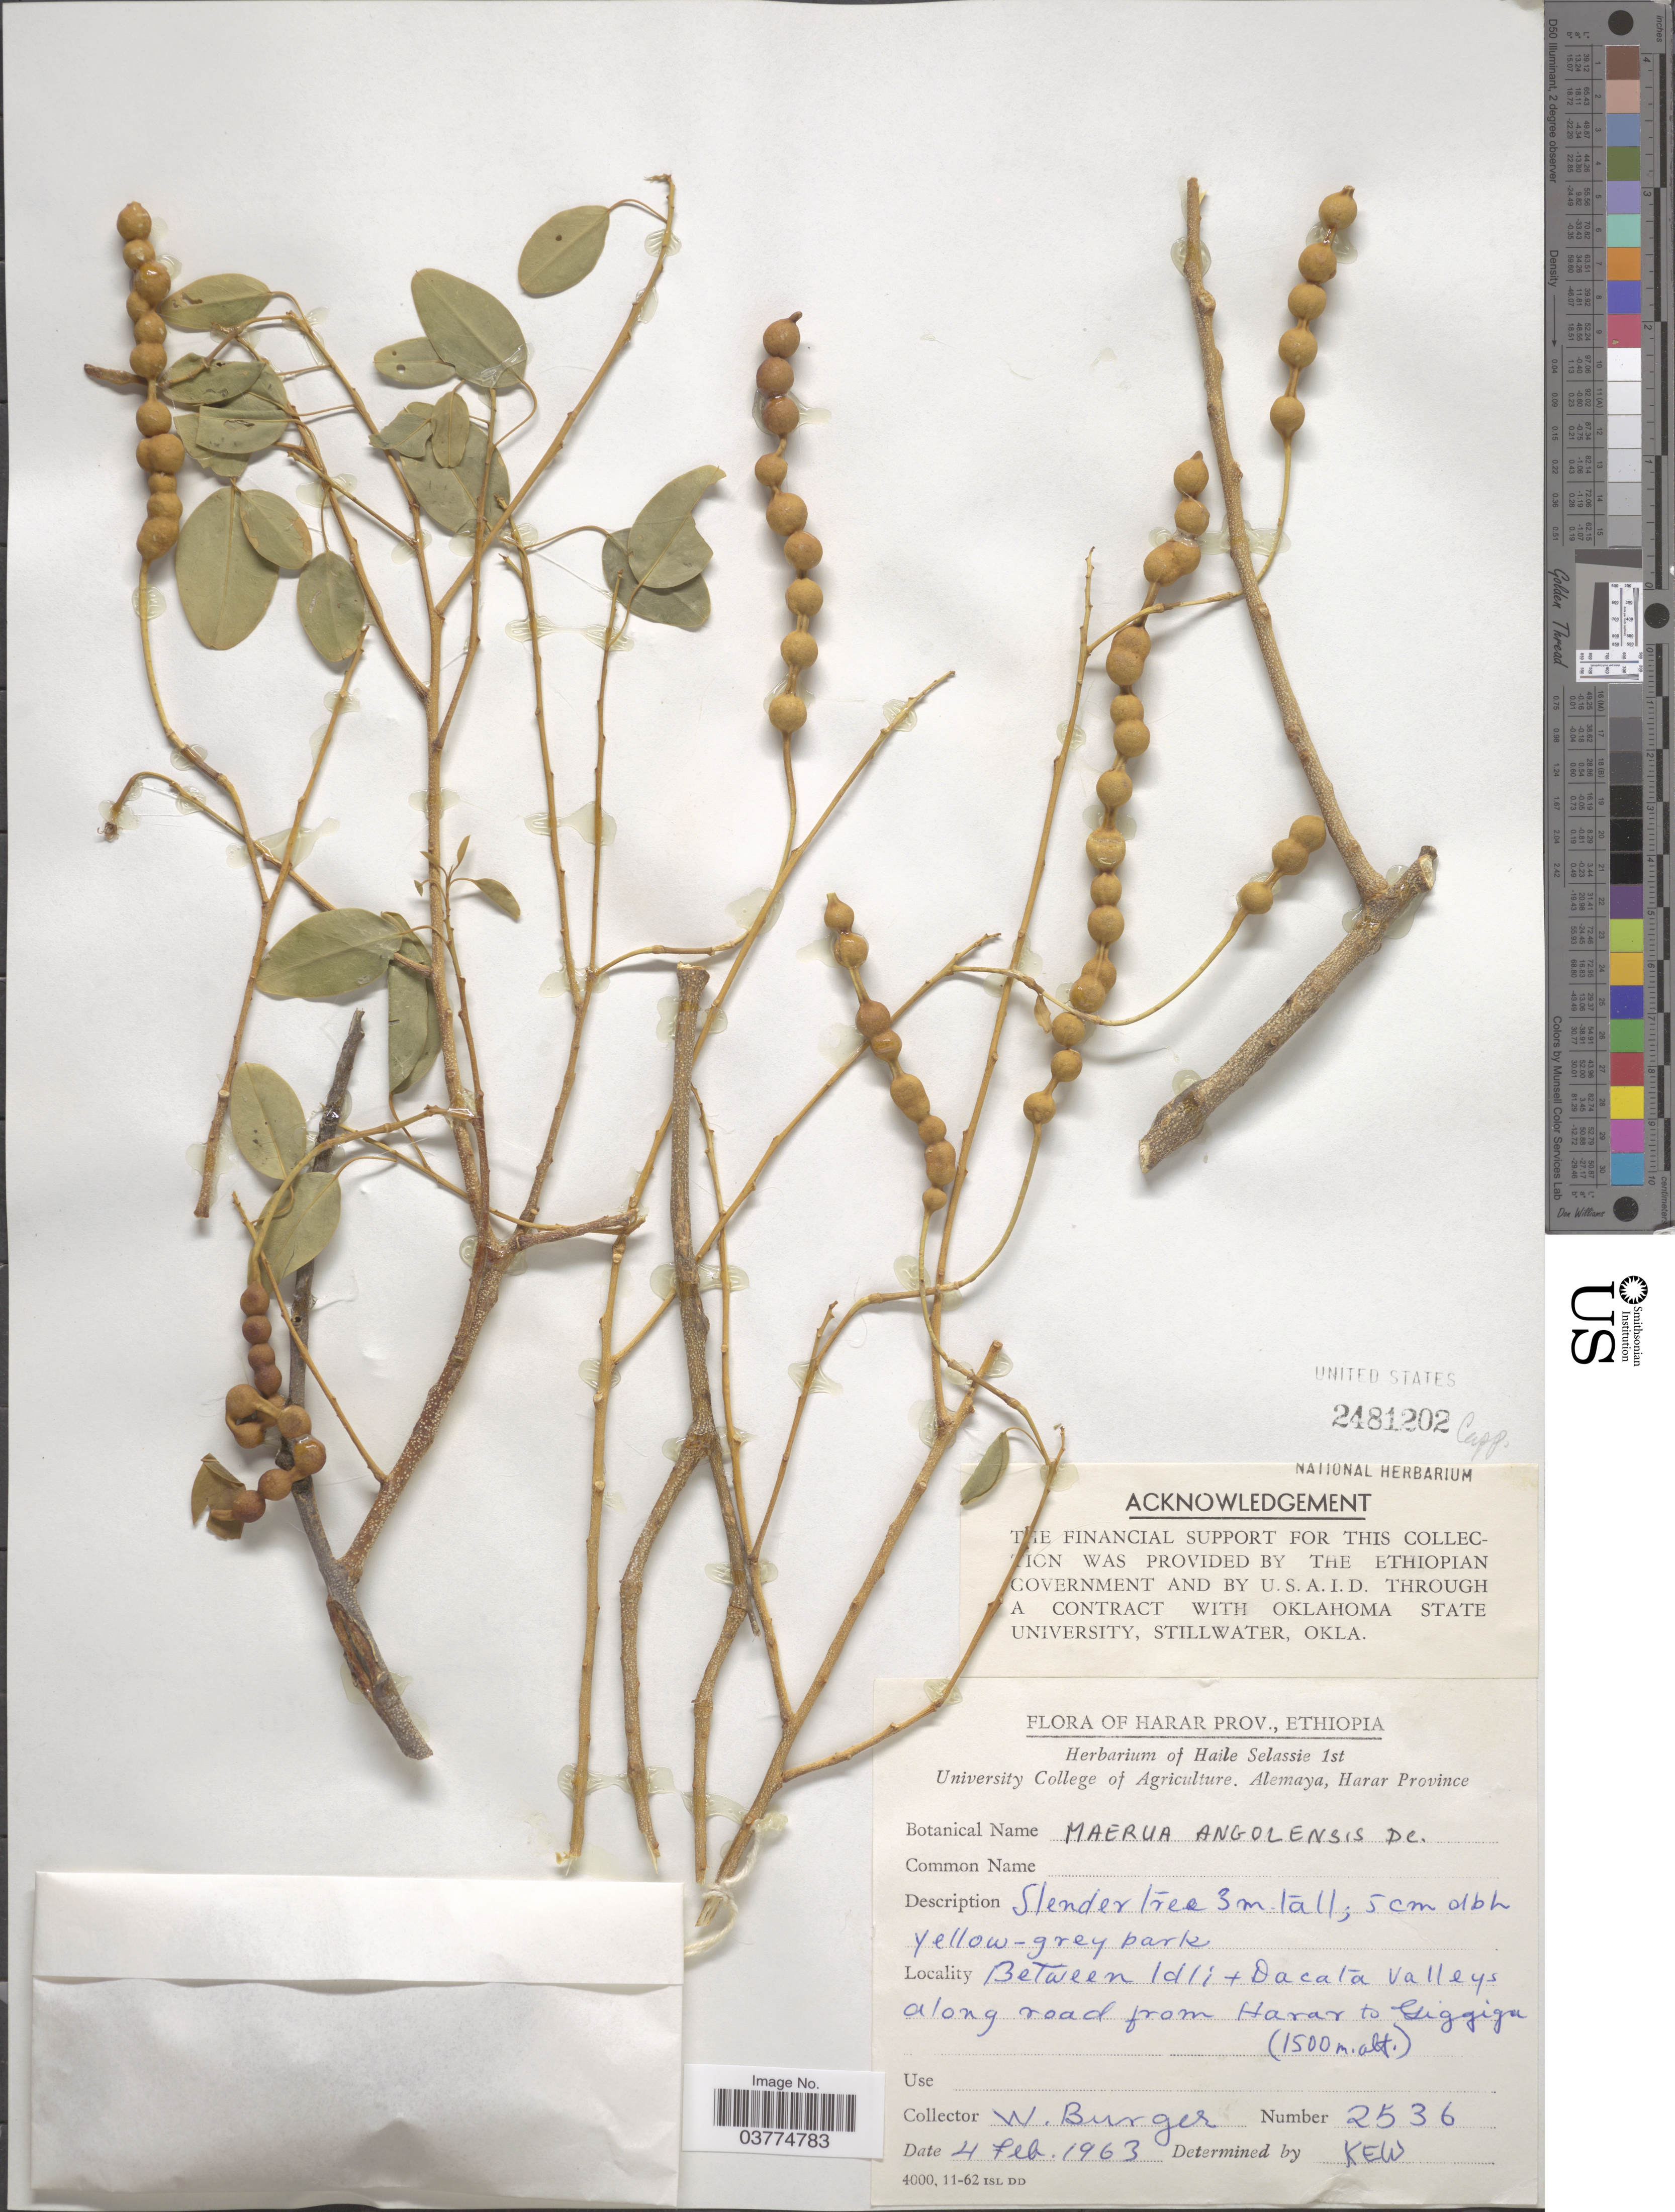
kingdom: Plantae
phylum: Tracheophyta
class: Magnoliopsida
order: Brassicales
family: Capparaceae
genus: Maerua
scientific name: Maerua angolensis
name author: DC.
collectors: W. Burger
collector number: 2536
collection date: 1963-02-04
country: Ethiopia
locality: Harar Prov. Between Idli + Dacata Valleys along road from Harar to Giggiga.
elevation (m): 1500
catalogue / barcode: US 2481202